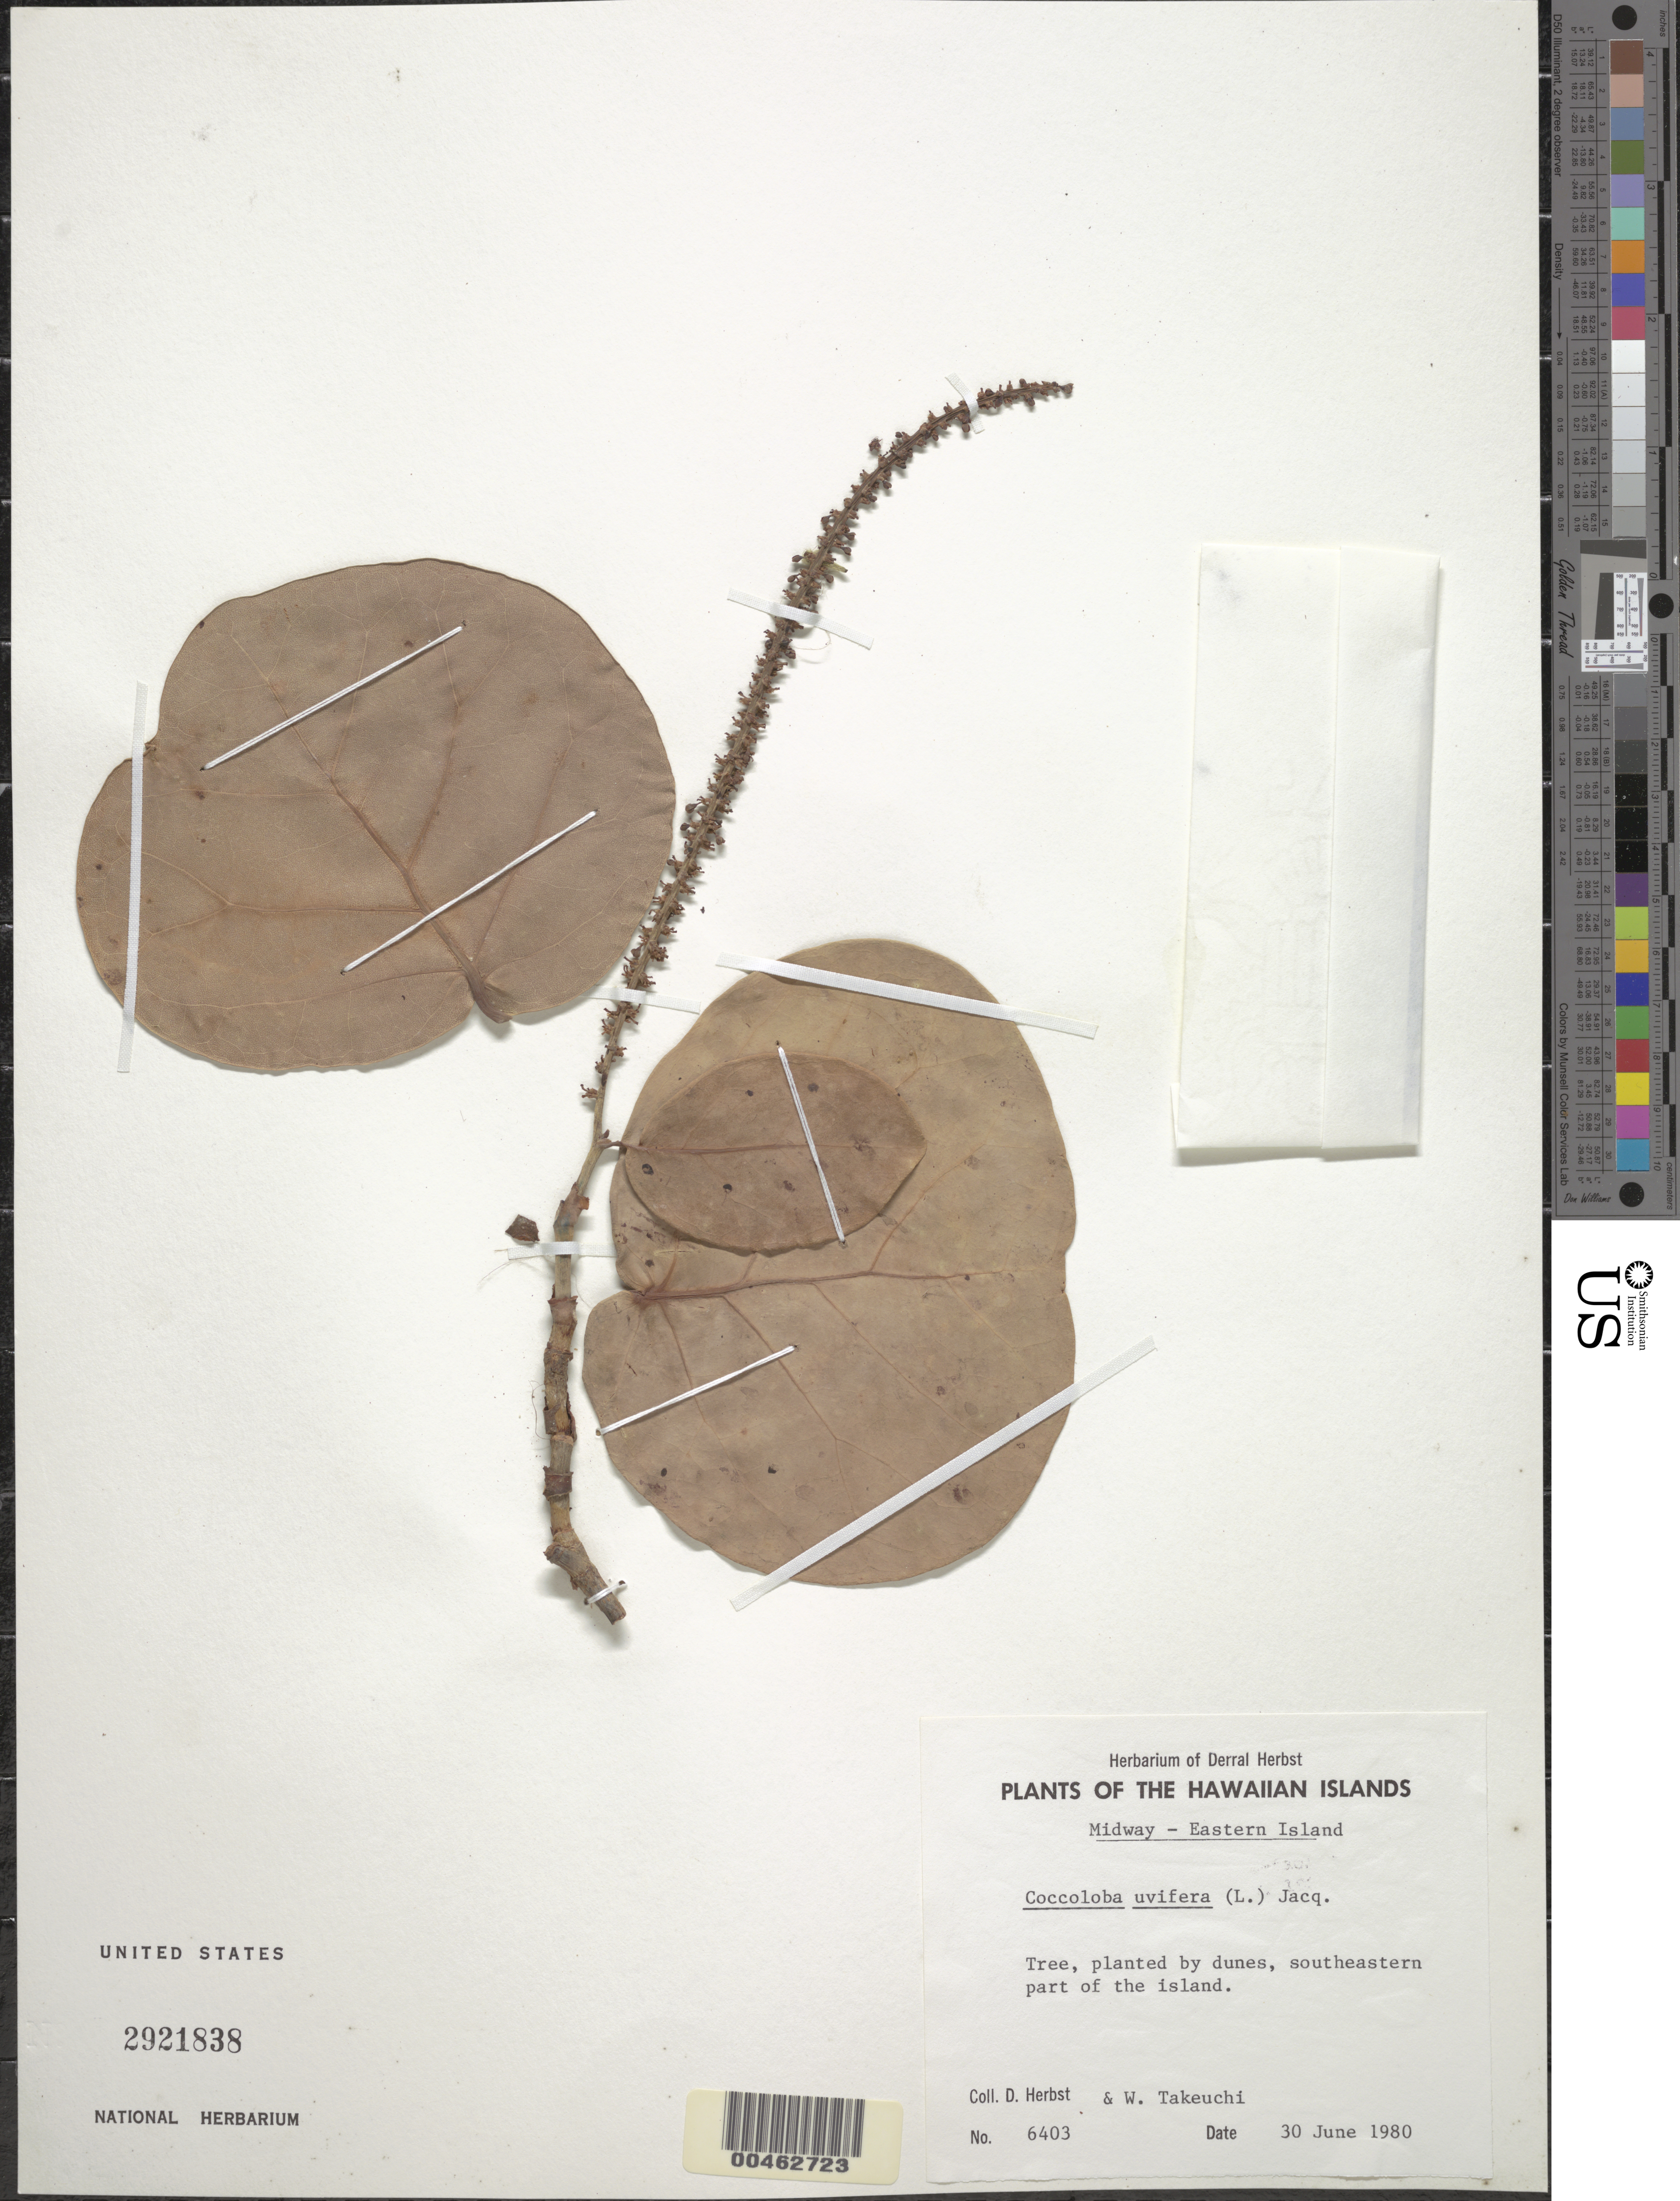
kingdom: Plantae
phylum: Tracheophyta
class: Magnoliopsida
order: Caryophyllales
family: Polygonaceae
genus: Coccoloba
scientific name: Coccoloba uvifera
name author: L.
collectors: D. R. Herbst & W. N. Takeuchi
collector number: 6403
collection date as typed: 30 Jun 1980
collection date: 1980-06-30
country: United States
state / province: Hawaii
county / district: Honolulu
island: Oahu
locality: SE part of the island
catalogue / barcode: US 2921838